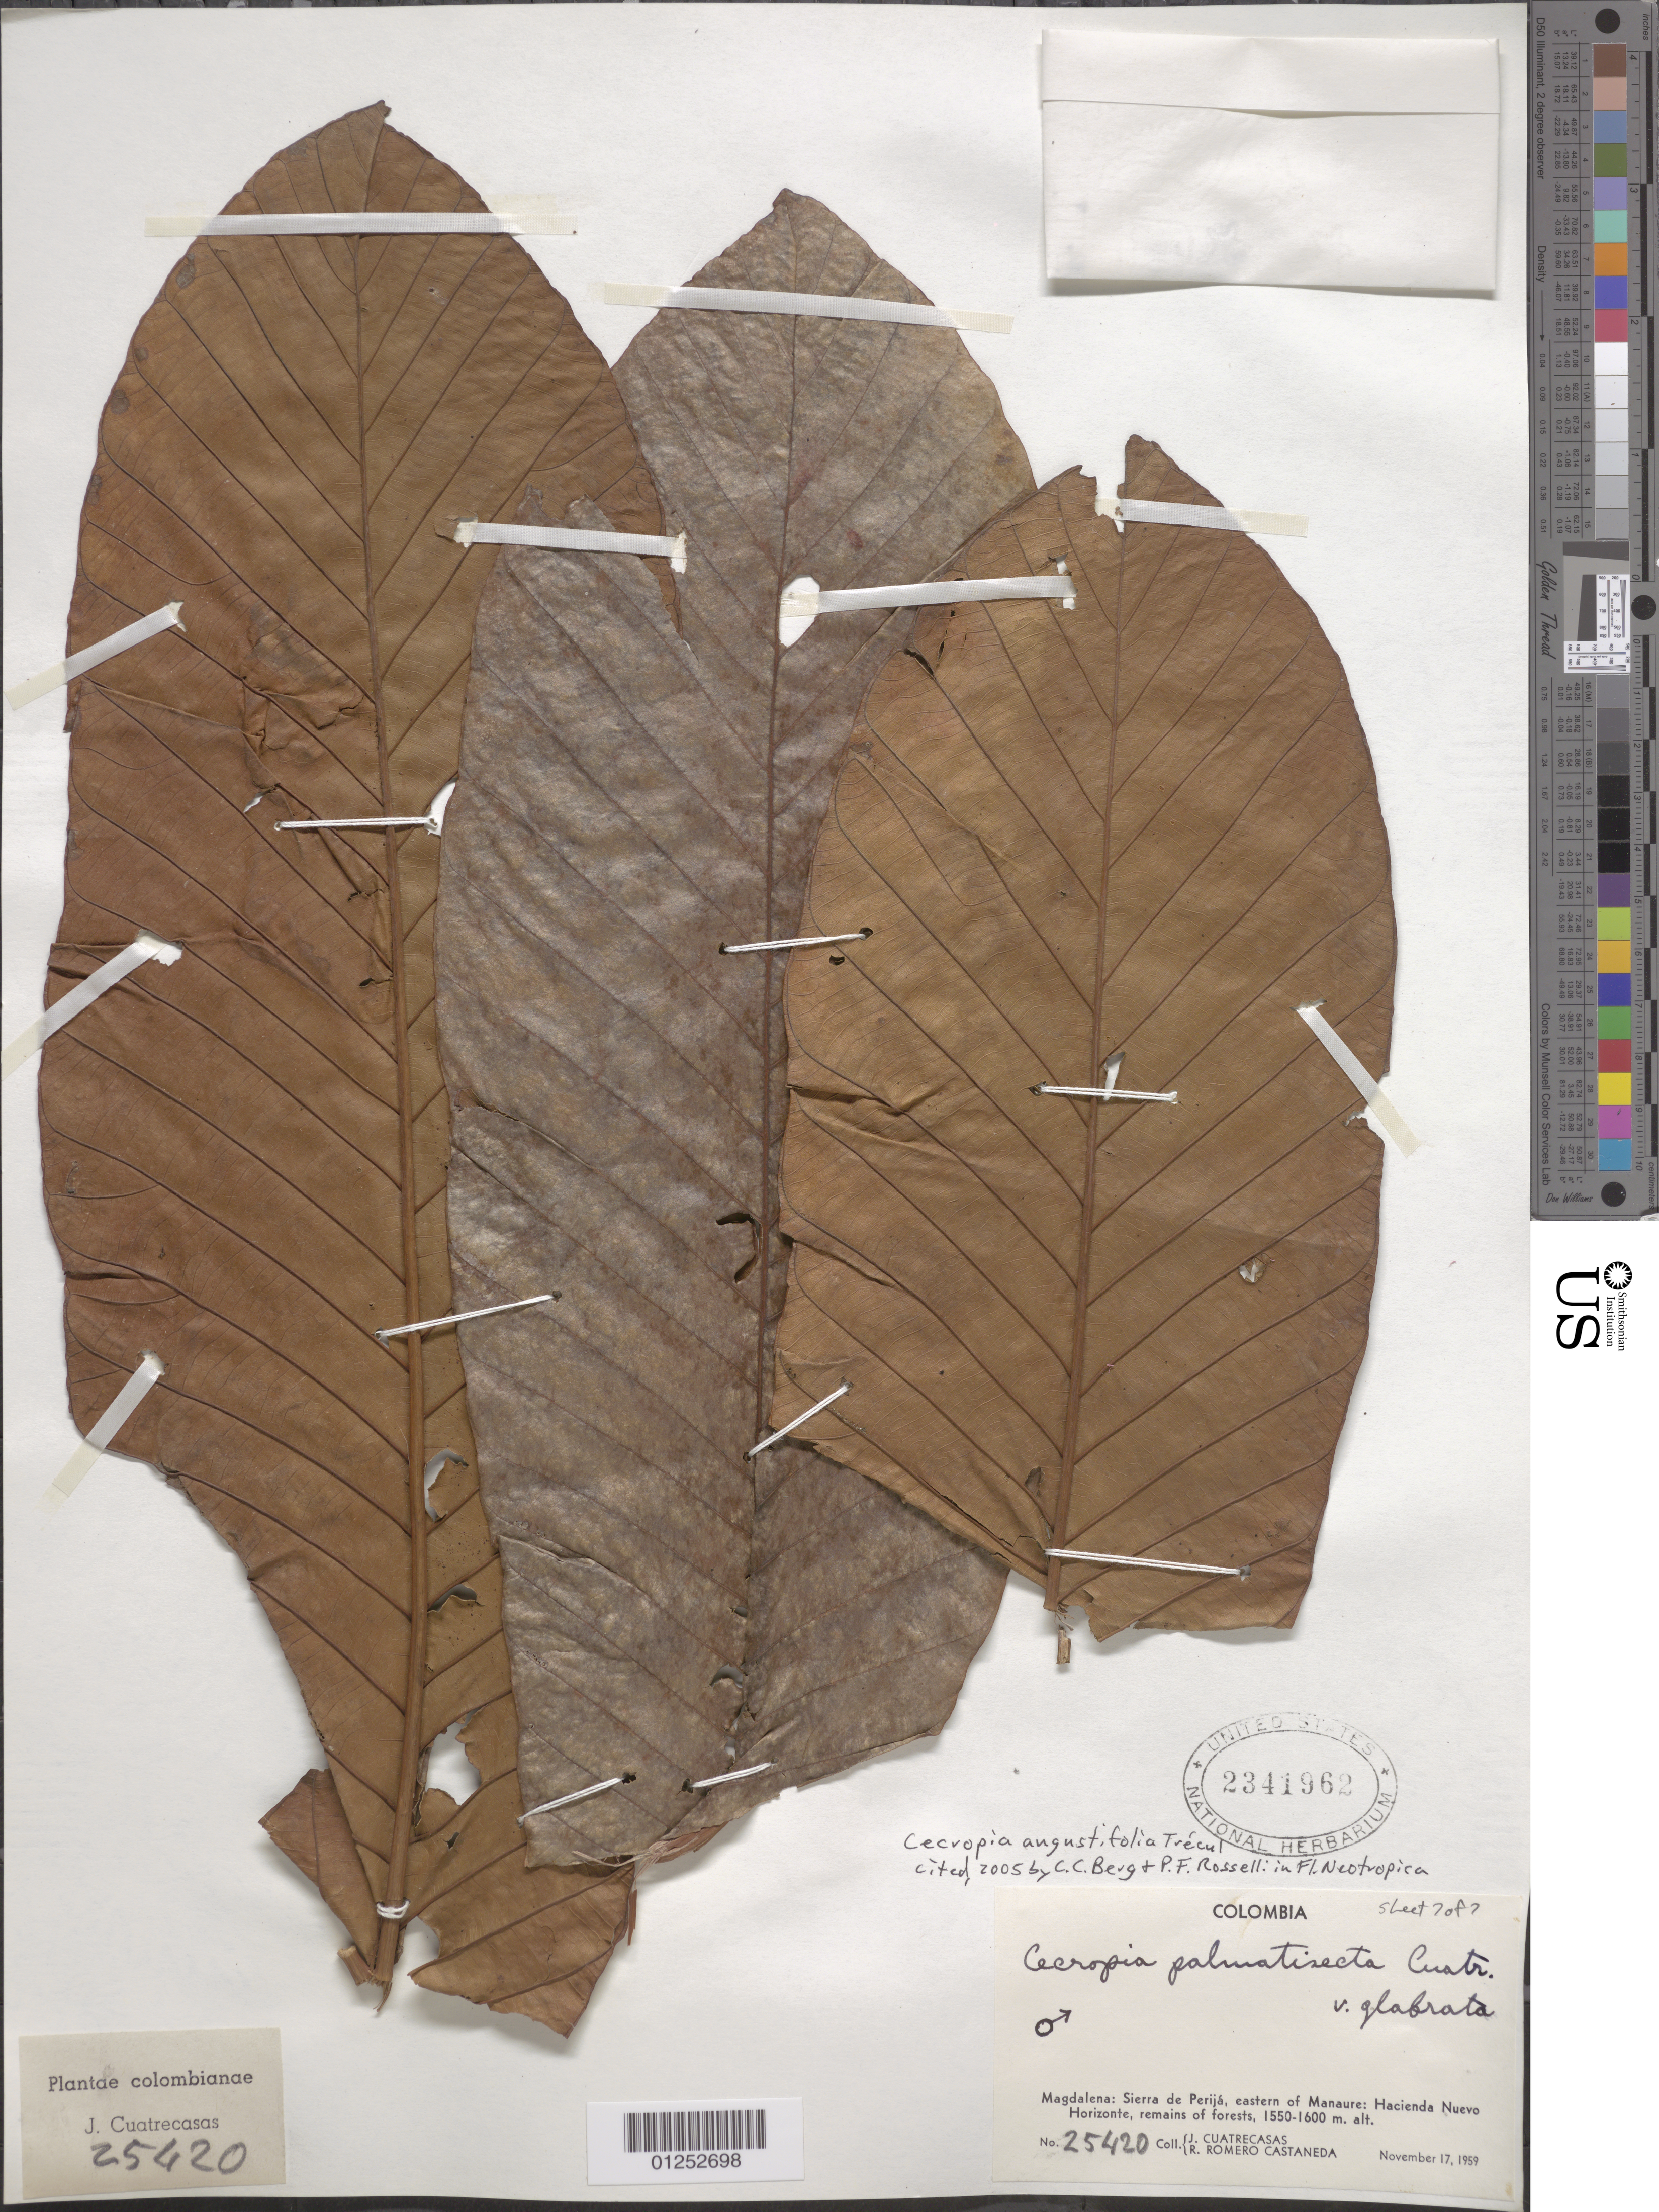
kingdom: Plantae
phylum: Tracheophyta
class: Magnoliopsida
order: Rosales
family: Urticaceae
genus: Cecropia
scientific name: Cecropia angustifolia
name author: Trécul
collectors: J. Cuatrecasas & R. Romero Castañeda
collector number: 25420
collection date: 1959-11-17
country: Colombia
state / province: Magdalena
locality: Sierra de Perijá, eastern of Manaure: Hacienda Nuevo Horizonte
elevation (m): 1550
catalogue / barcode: US 2341962